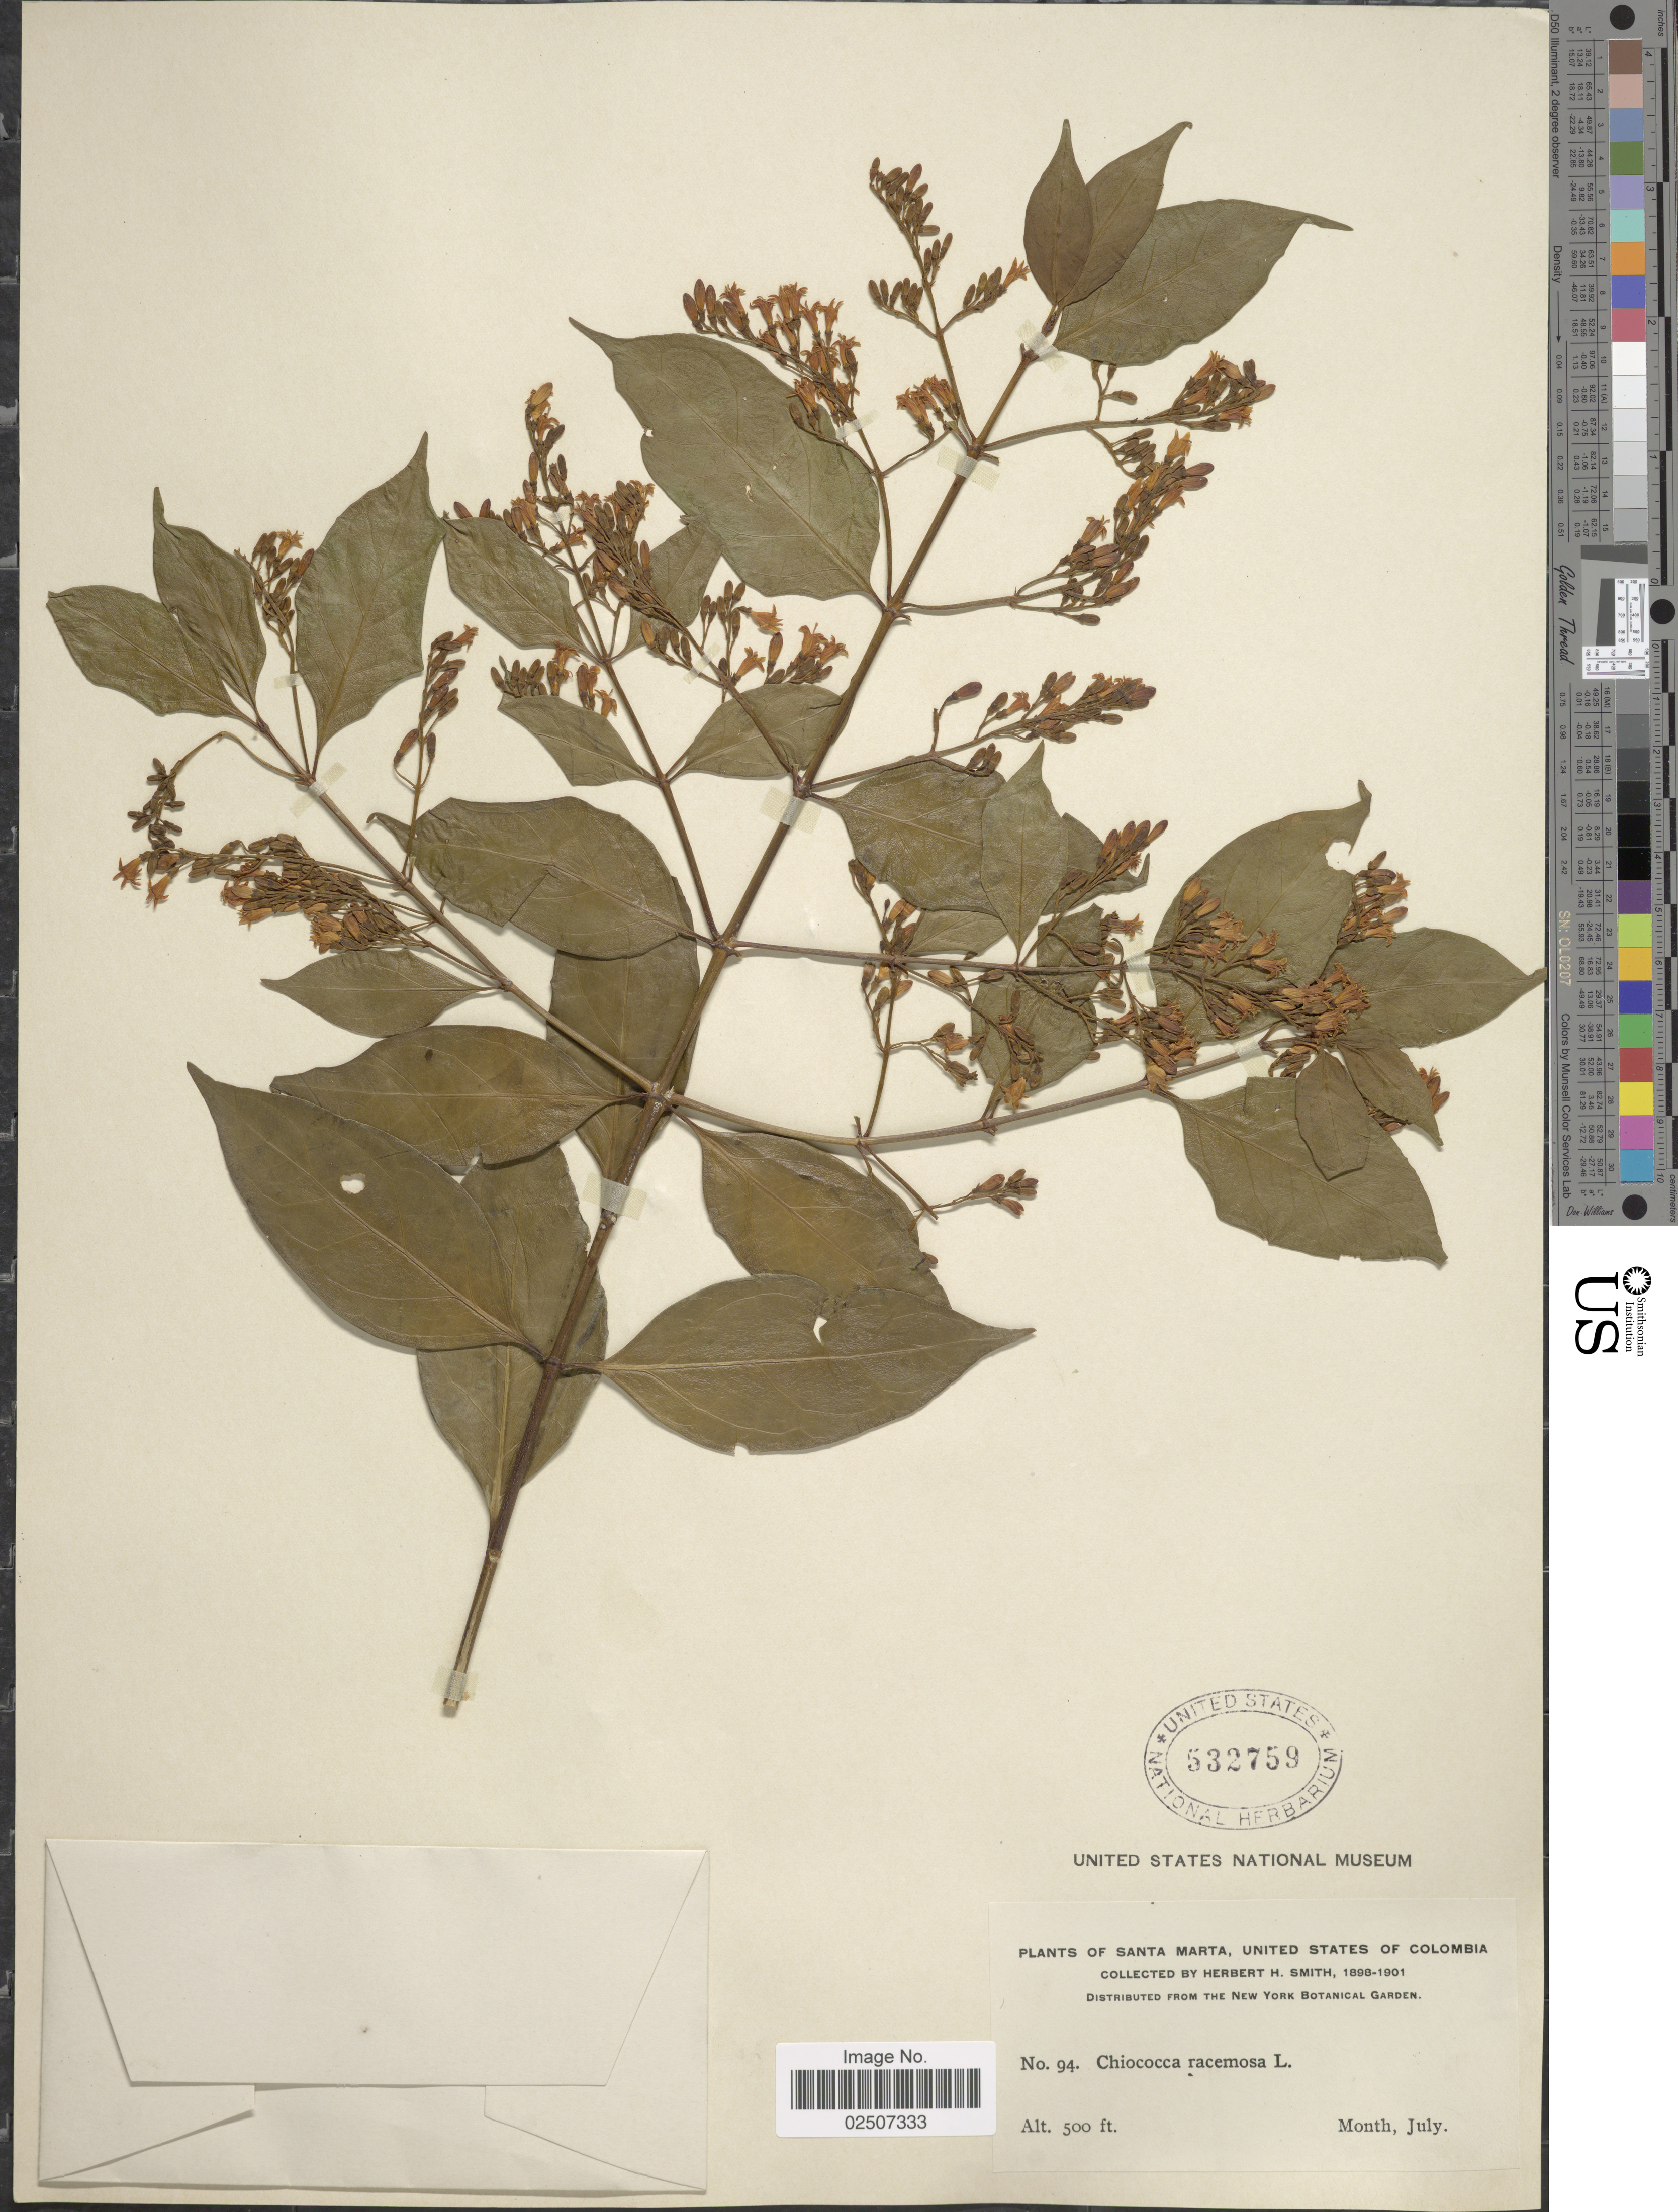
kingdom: Plantae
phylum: Tracheophyta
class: Magnoliopsida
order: Gentianales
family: Rubiaceae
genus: Chiococca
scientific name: Chiococca alba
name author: (L.) Hitchc.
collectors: Herbert H. Smith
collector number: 94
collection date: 1898-07/1901-07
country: Colombia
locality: Santa Marta, United States of Colombia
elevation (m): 152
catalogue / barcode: US 532759